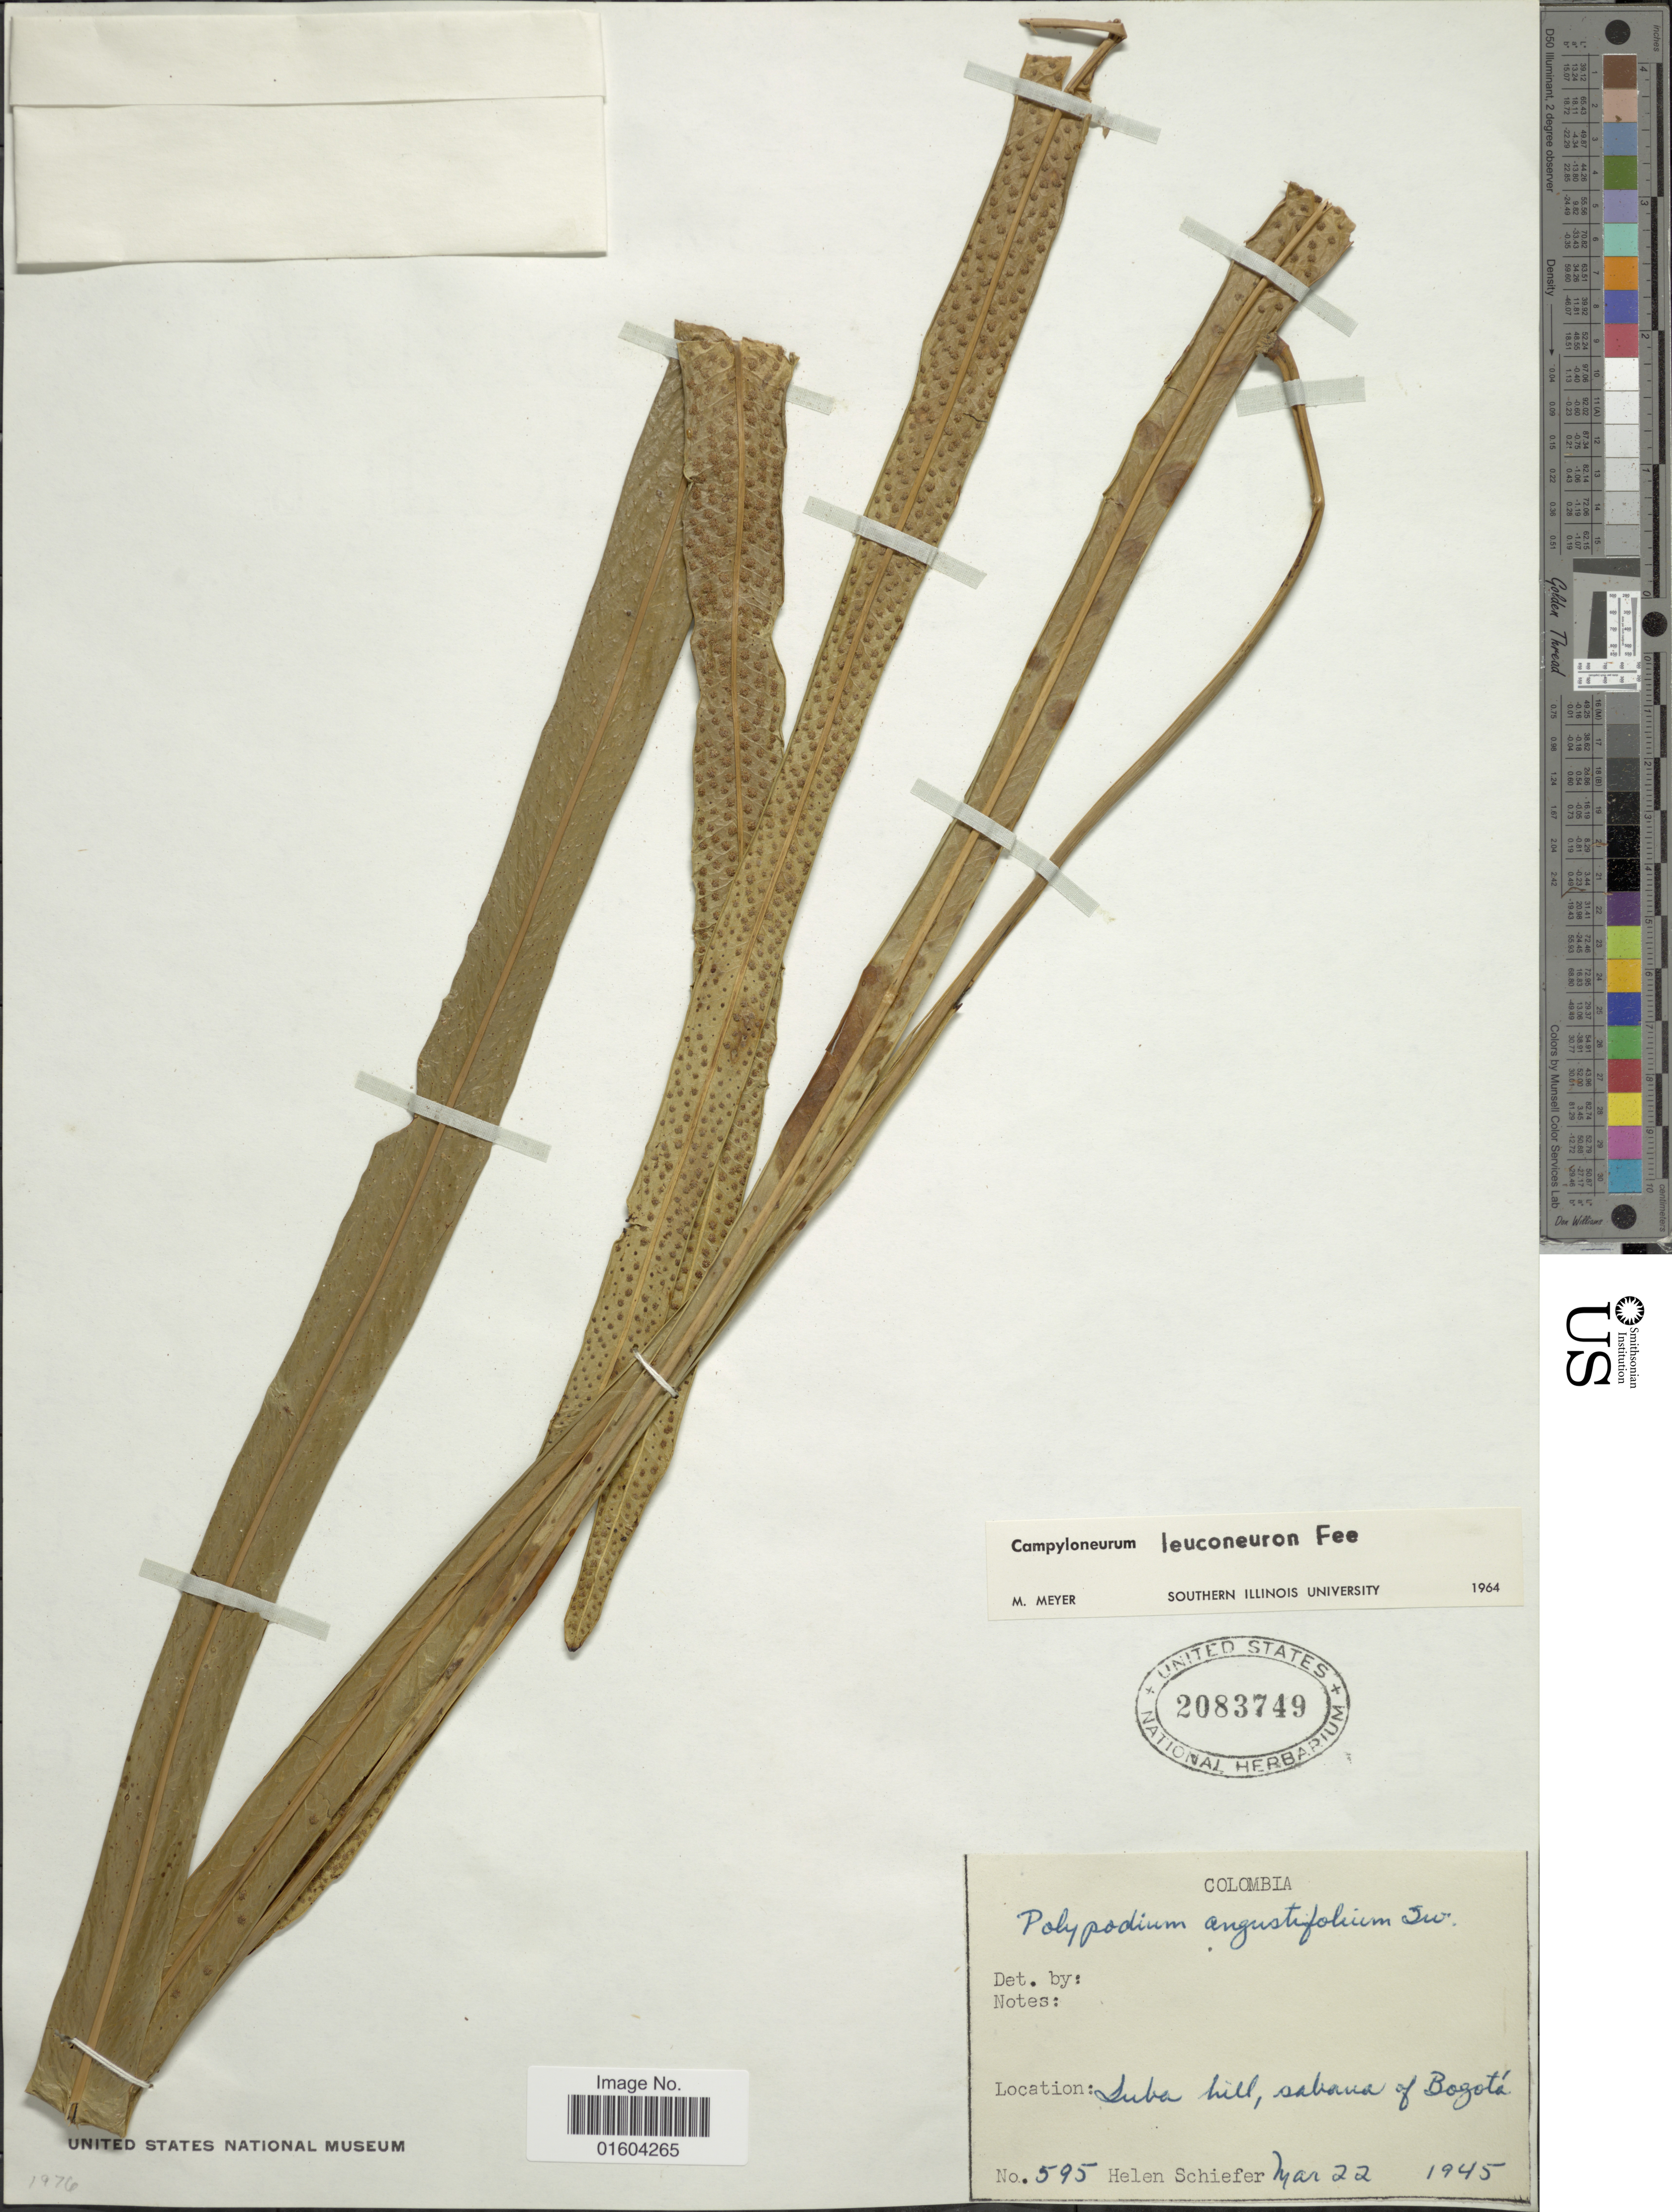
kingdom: Plantae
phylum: Tracheophyta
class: Polypodiopsida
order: Polypodiales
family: Polypodiaceae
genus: Campyloneurum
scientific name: Campyloneurum densifolium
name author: (Hieron.) Lellinger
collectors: H. Schiefer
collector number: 595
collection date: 1945-03-22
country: Colombia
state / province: Bogota D.C.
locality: Zuba hill, sabana of Bogota.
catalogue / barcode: US 2083749